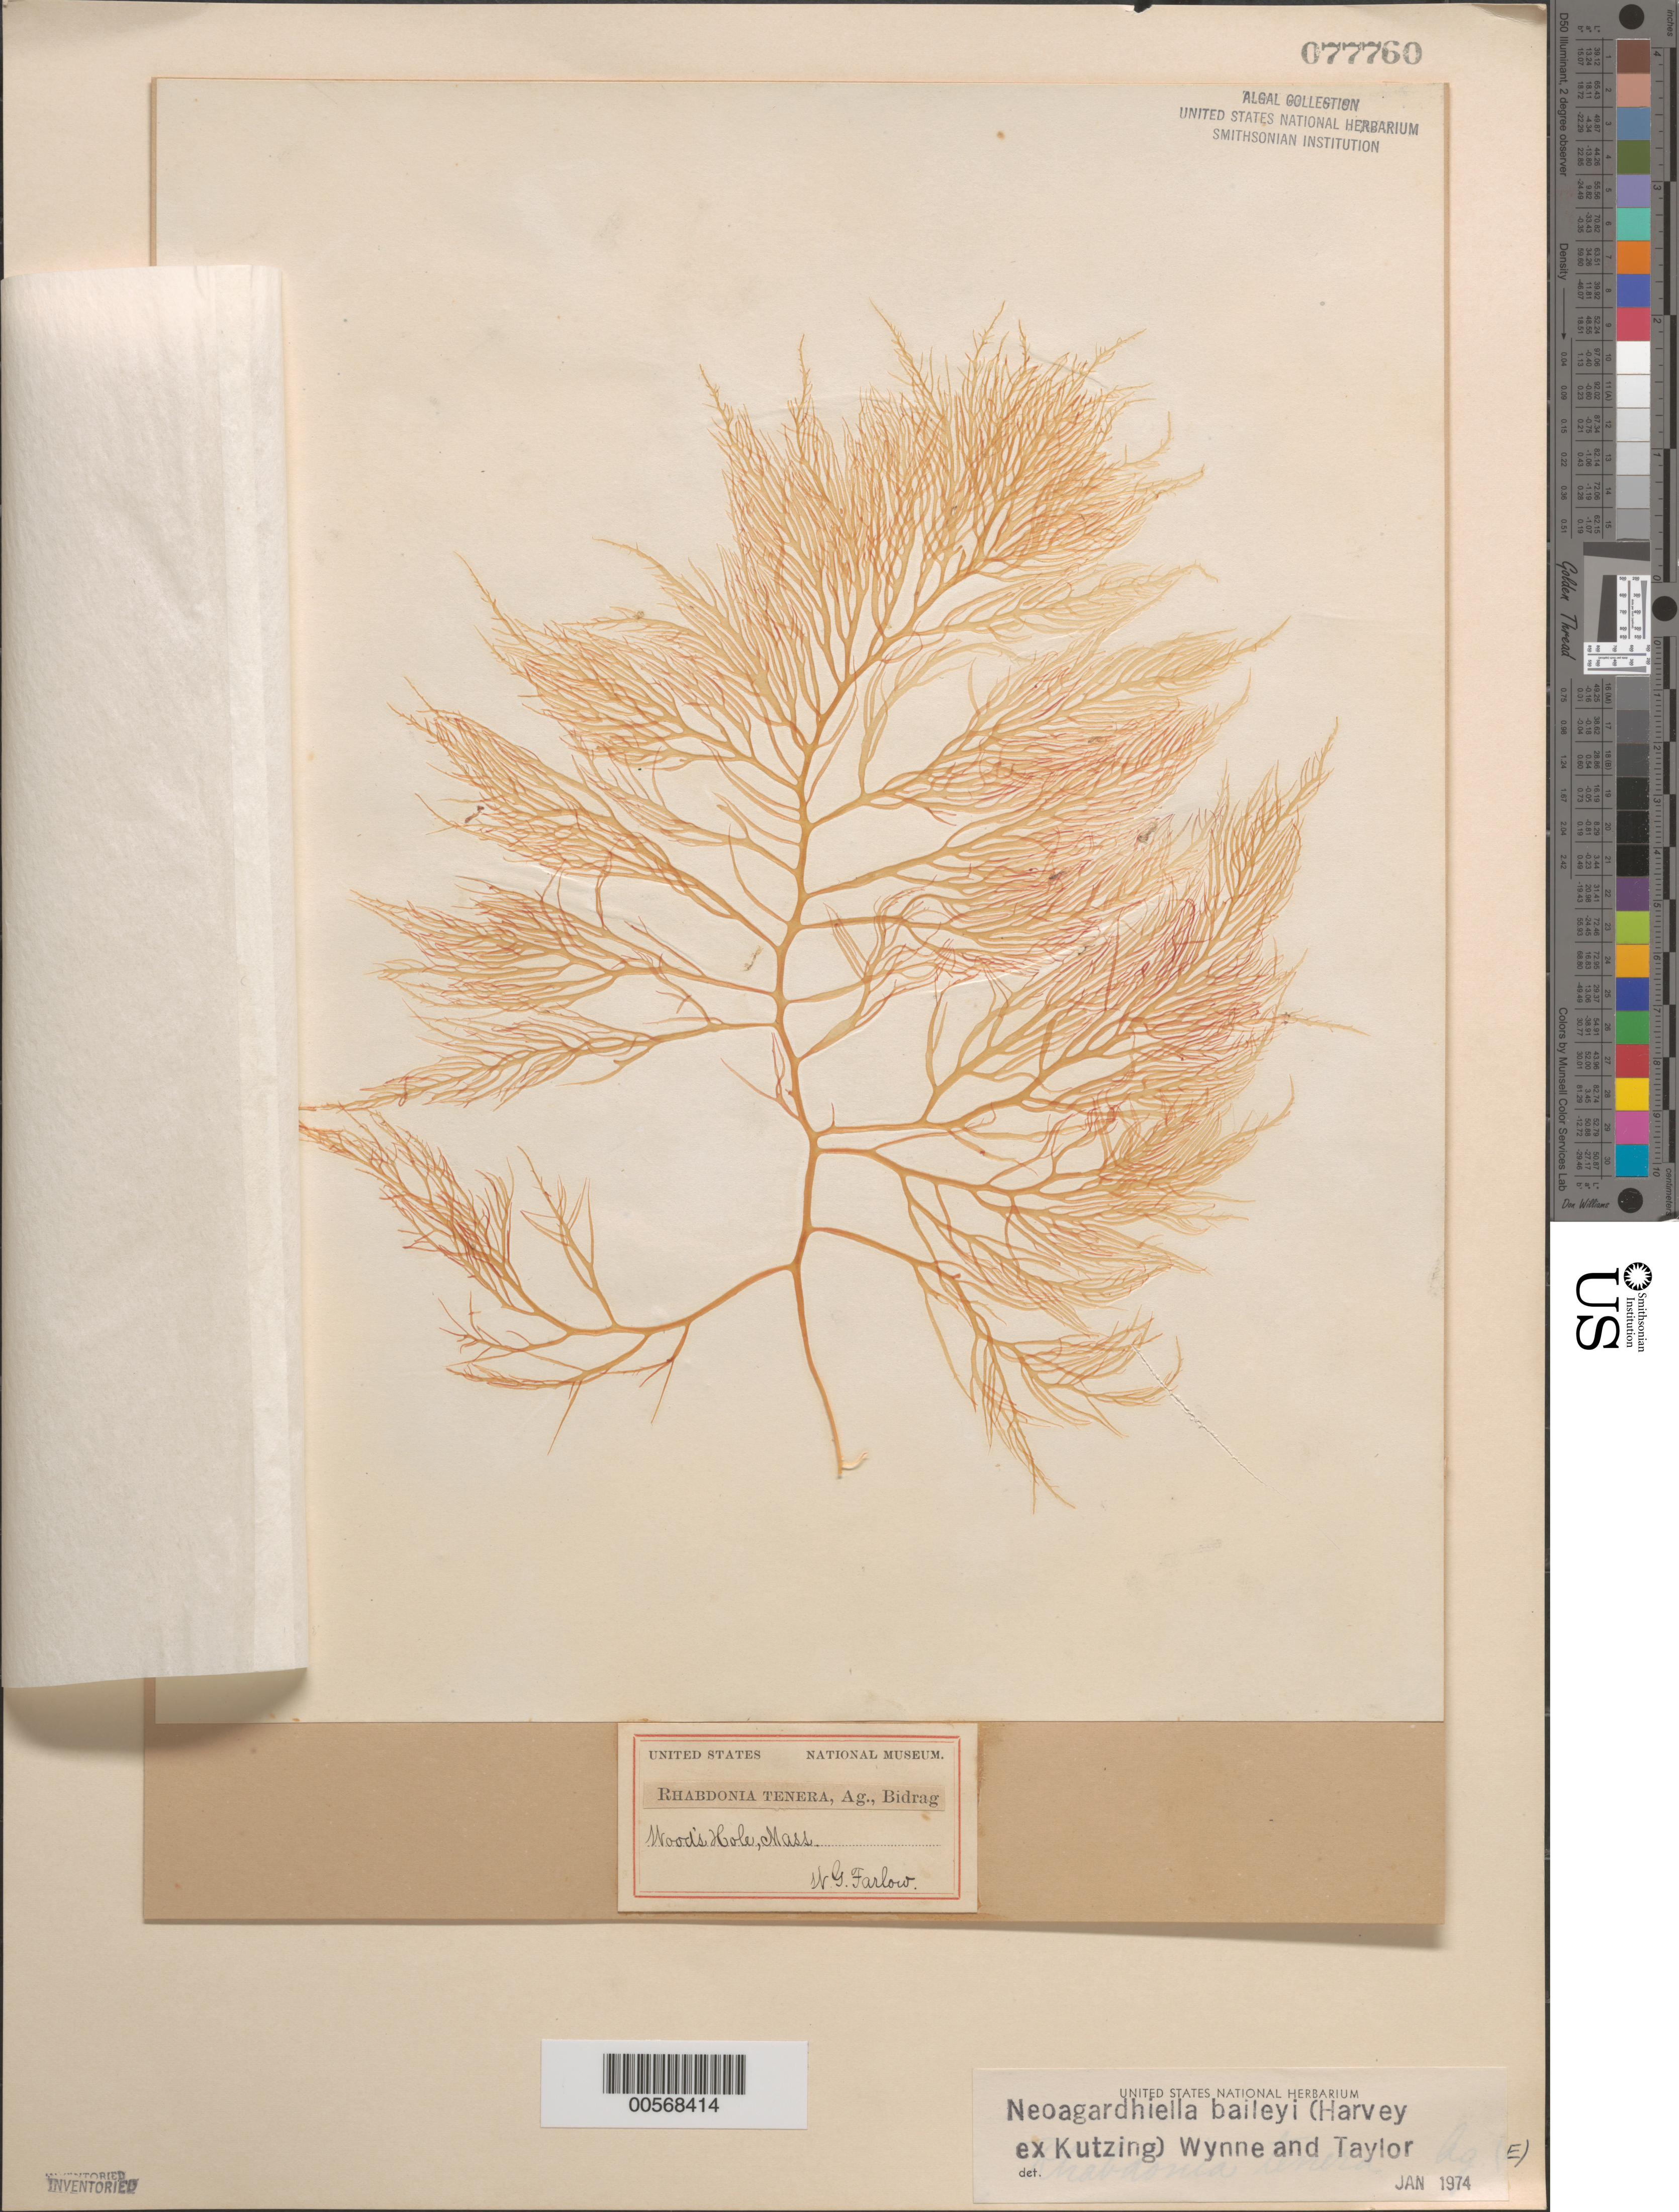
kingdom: Plantae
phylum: Rhodophyta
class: Florideophyceae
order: Gigartinales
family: Solieriaceae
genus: Agardhiella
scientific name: Agardhiella subulata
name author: (C. Agardh) G.T.Kraft & M.J. Wynne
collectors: W. G. Farlow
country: United States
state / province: Massachusetts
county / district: Barnstable County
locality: Woods Hole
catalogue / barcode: US 77760